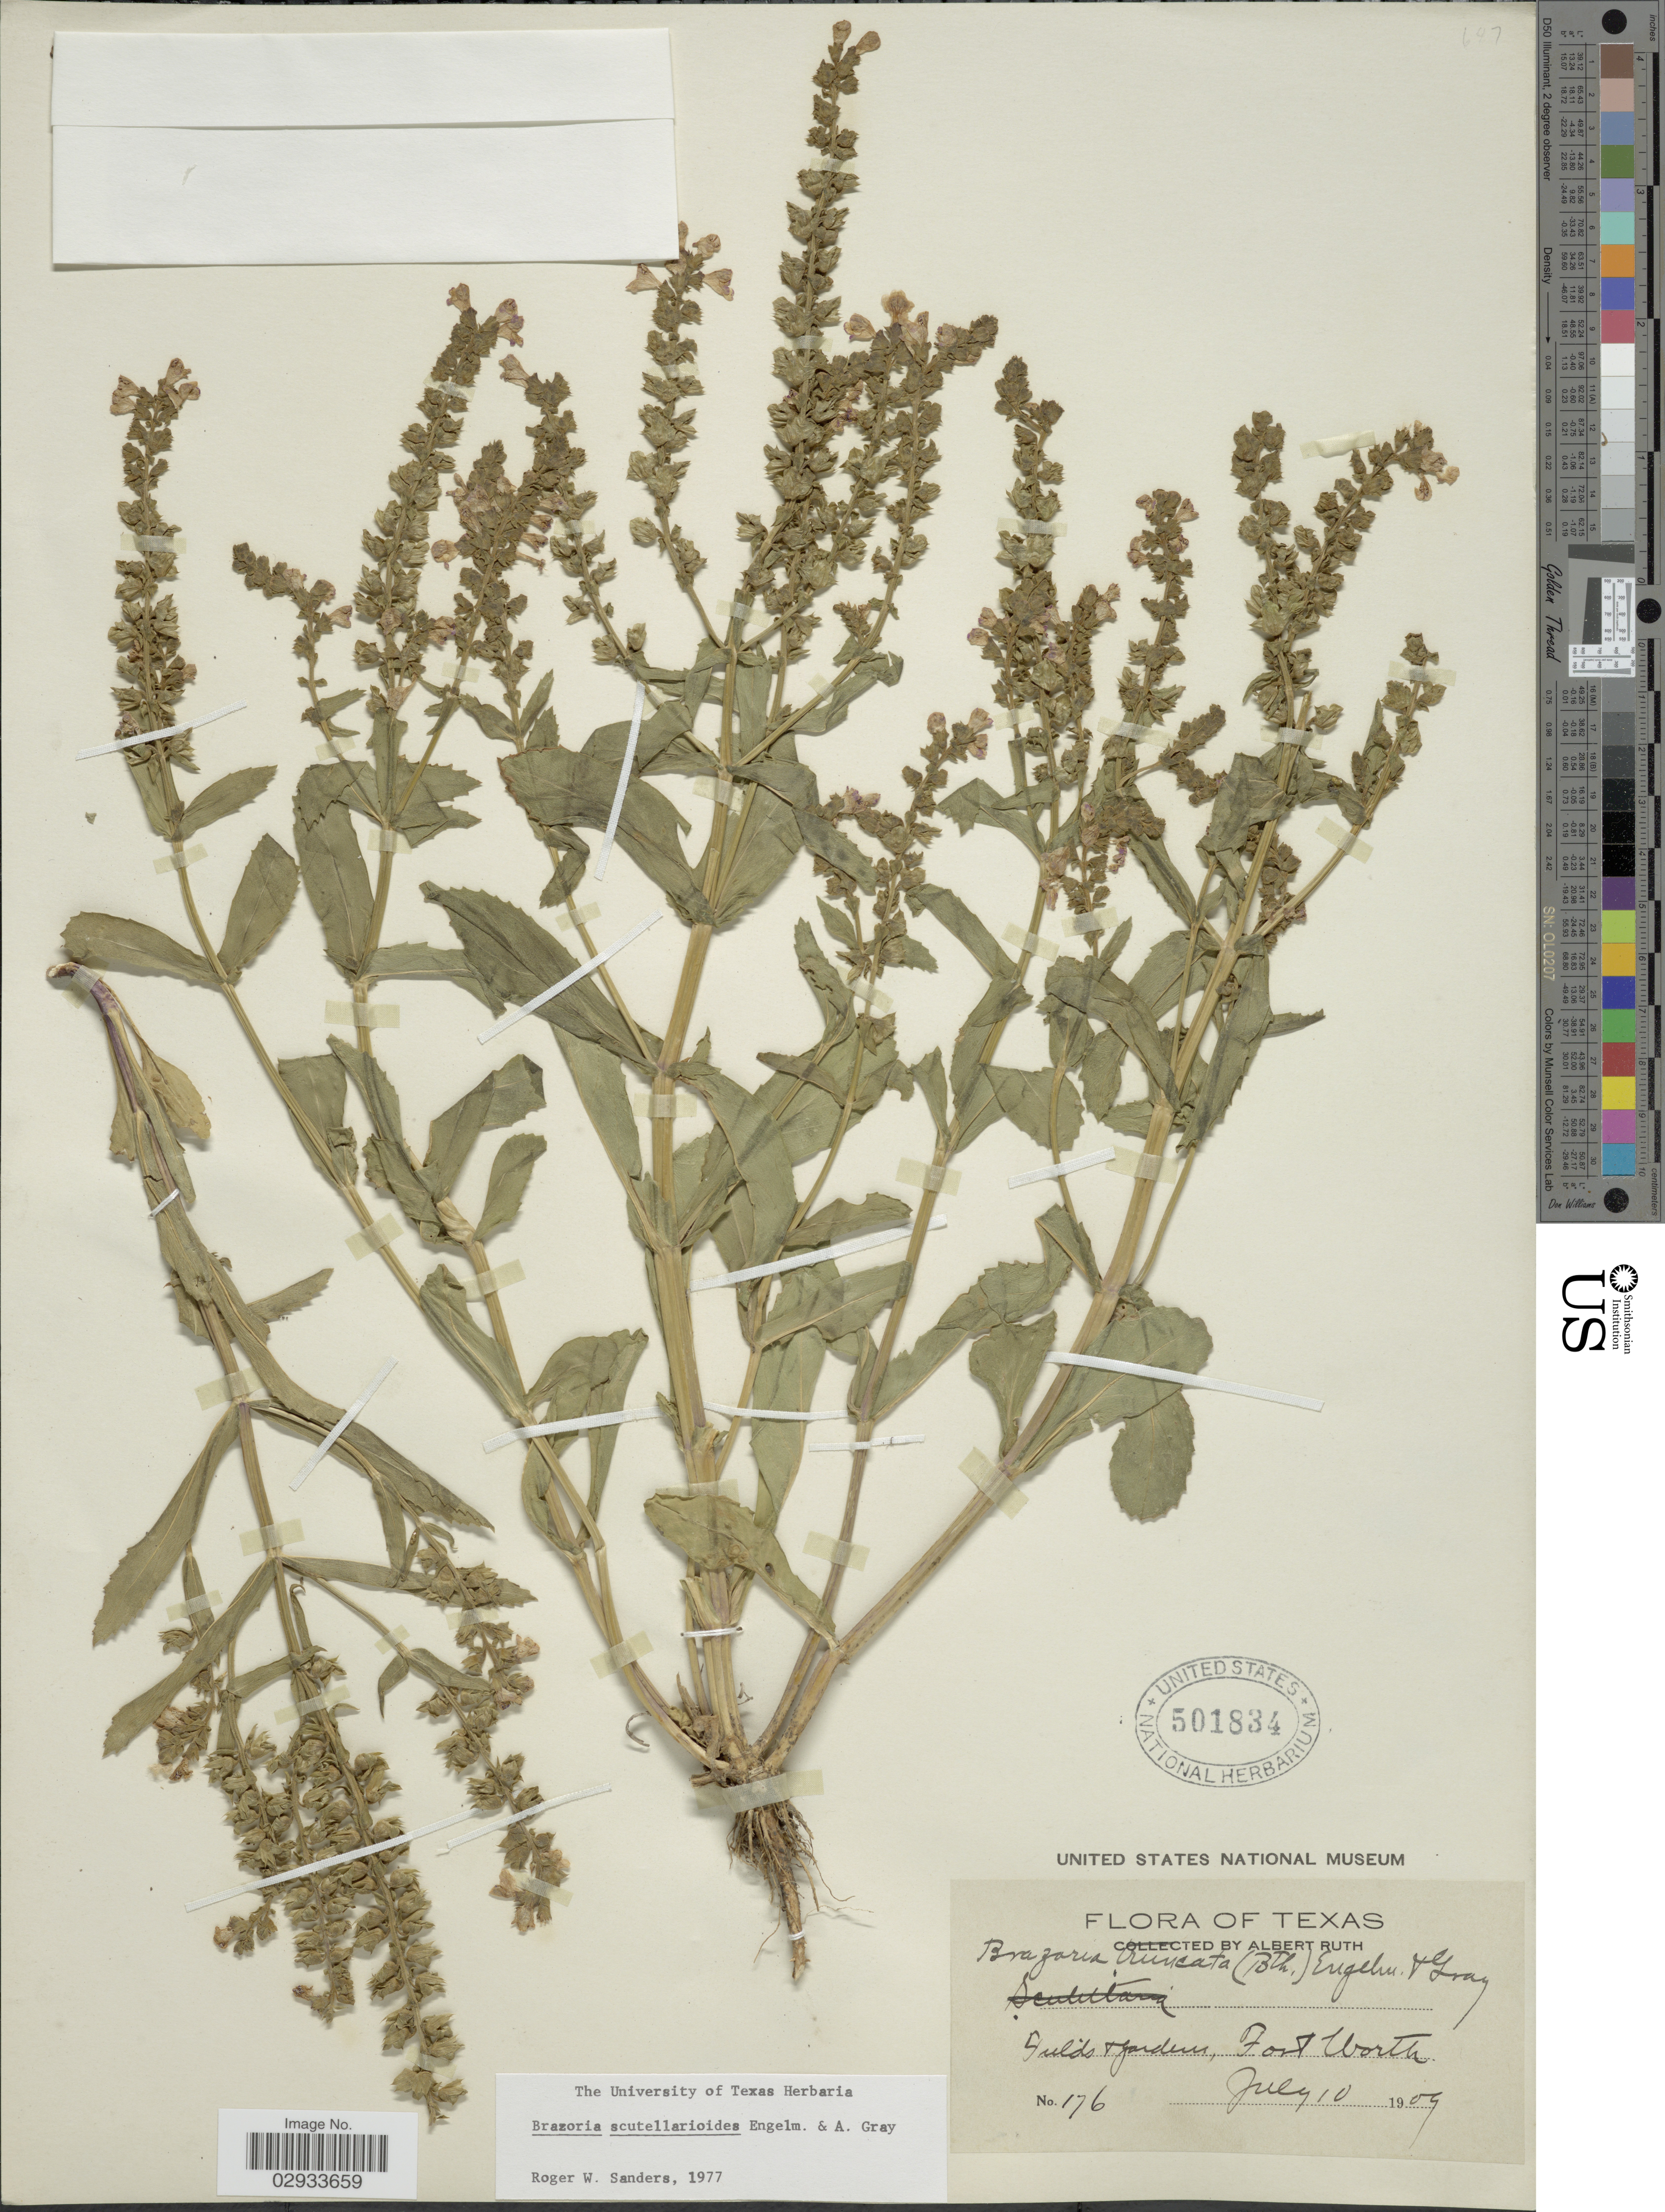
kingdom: Plantae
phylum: Tracheophyta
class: Magnoliopsida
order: Lamiales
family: Lamiaceae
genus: Brazoria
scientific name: Brazoria scutellarioides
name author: Engelm. & A. Gray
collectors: A. Ruth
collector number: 176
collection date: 1909-07-10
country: United States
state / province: Texas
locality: Fields & gardens, Fort Worth.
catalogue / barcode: US 501834